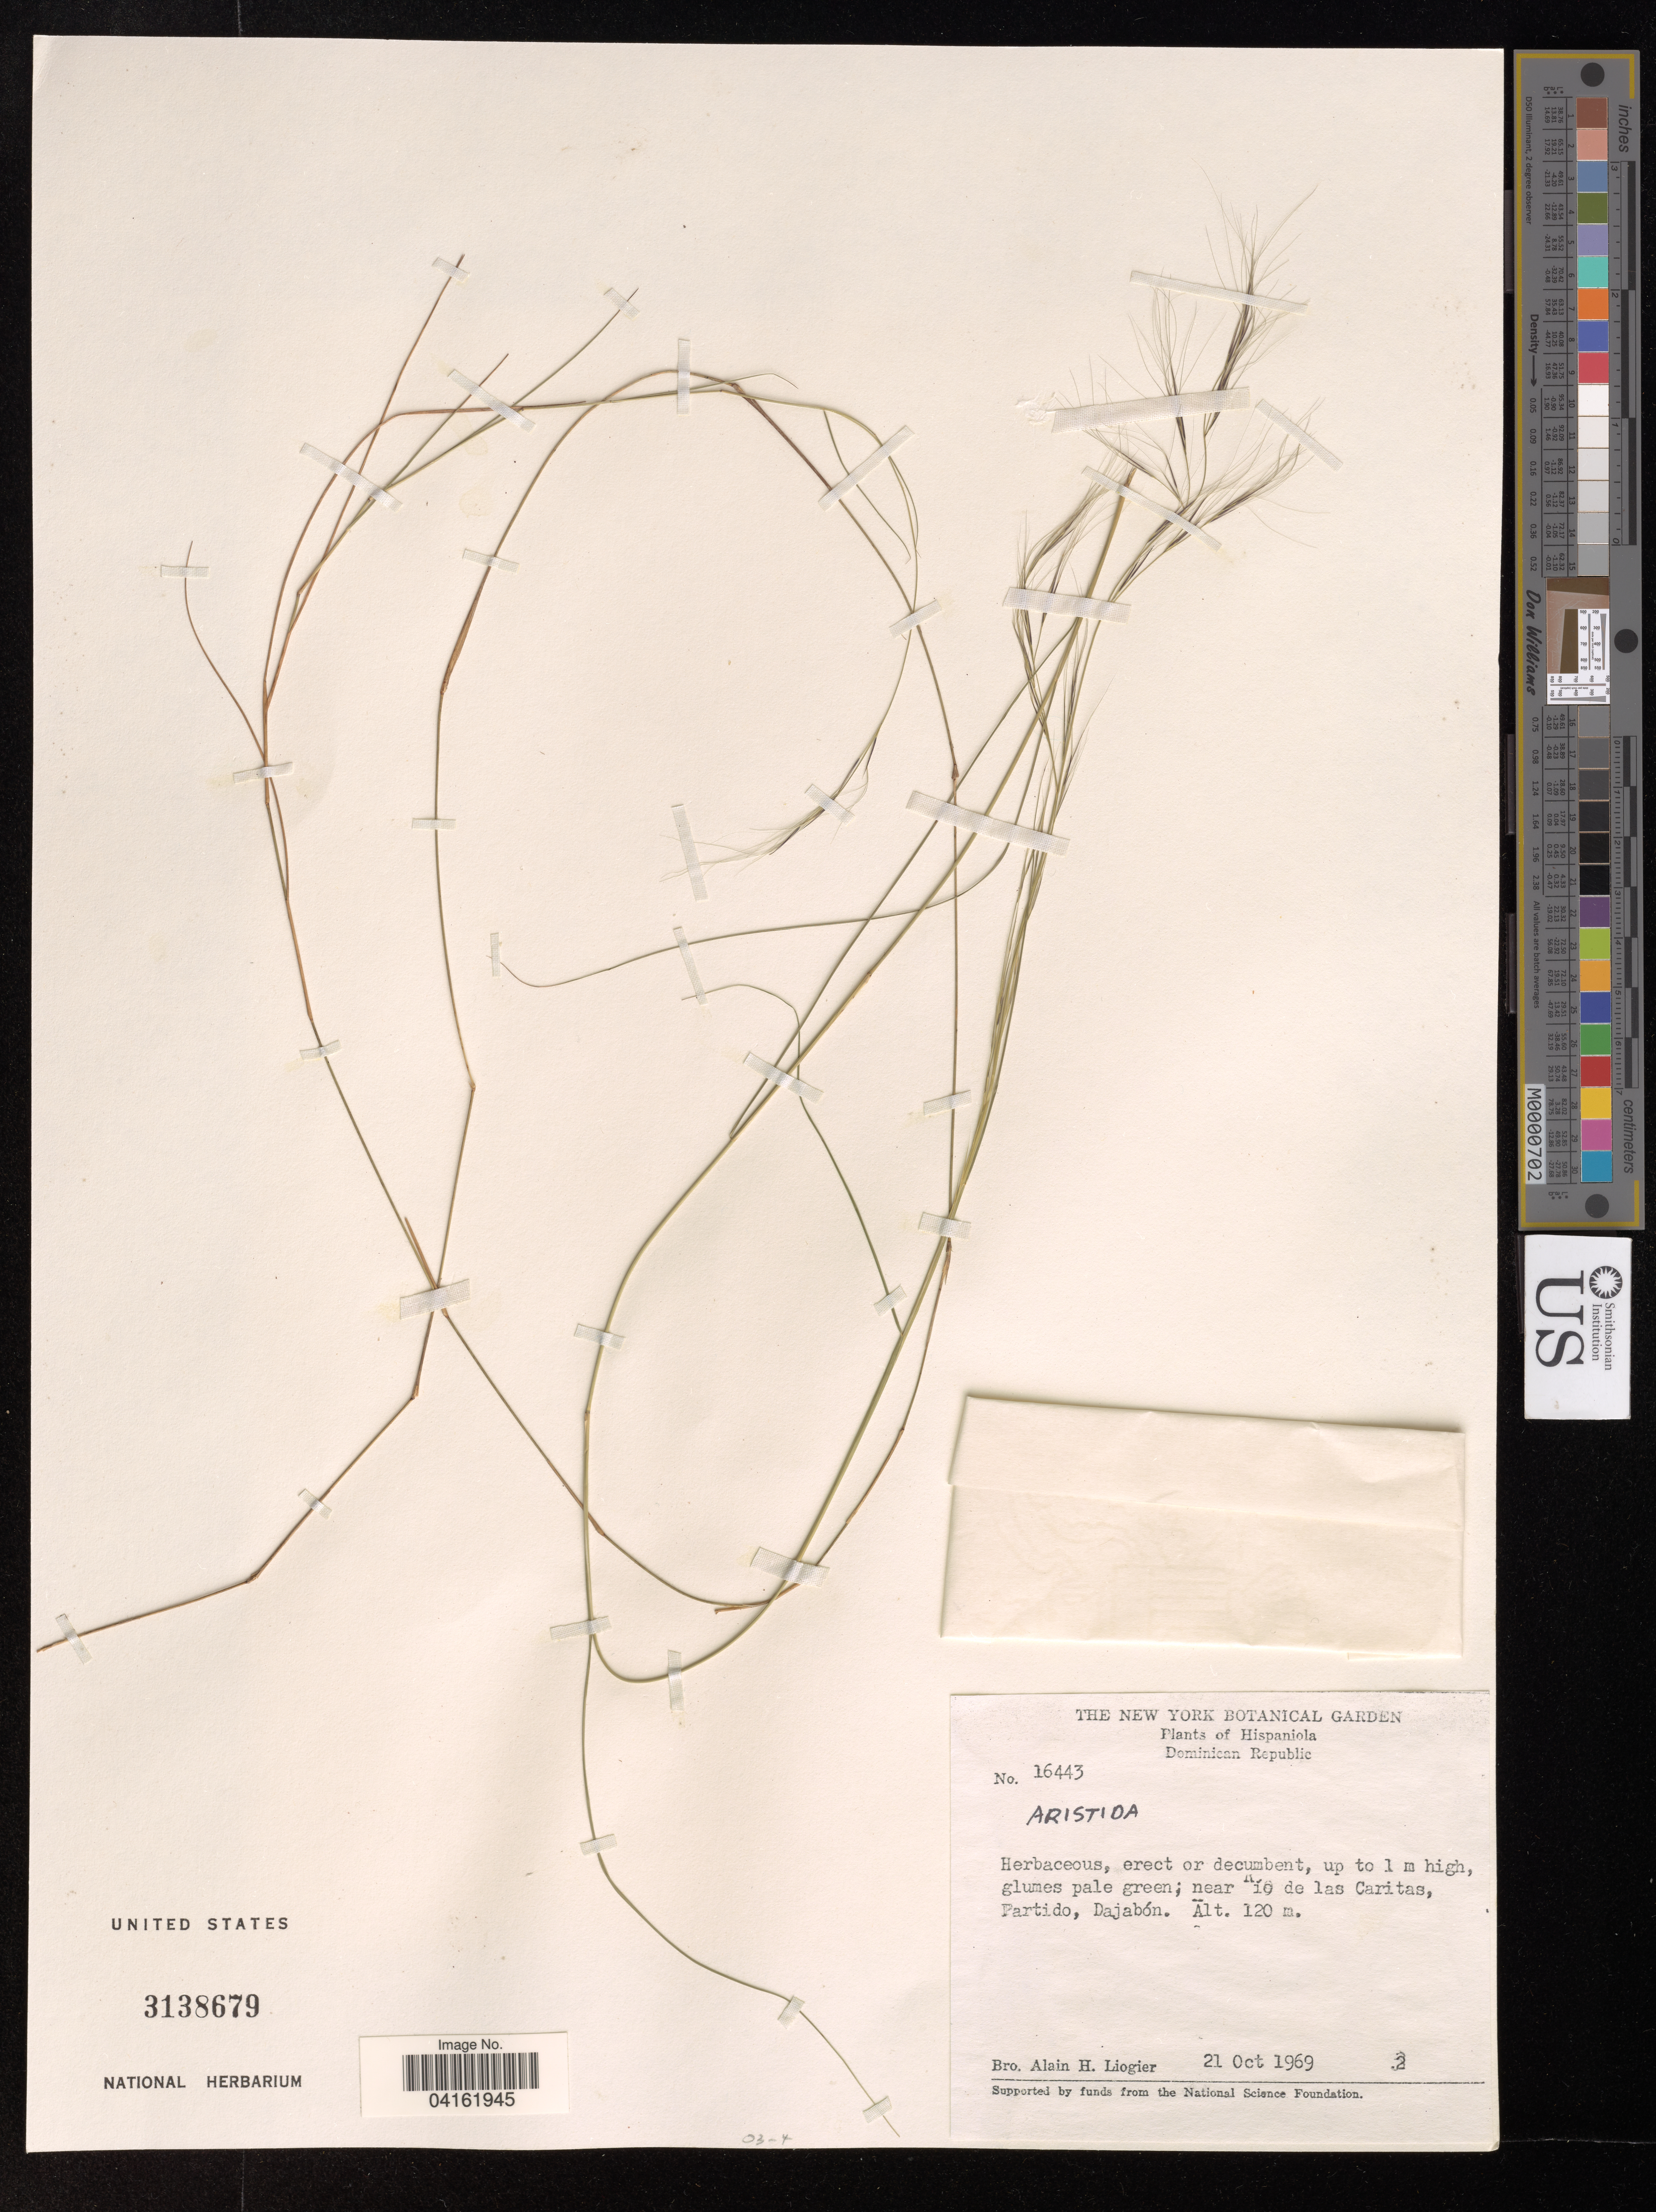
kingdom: Plantae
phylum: Tracheophyta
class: Liliopsida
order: Poales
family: Poaceae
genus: Aristida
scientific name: Aristida sp.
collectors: A. H. Liogier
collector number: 16443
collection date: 1969-10-21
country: Dominican Republic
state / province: Dajabón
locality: Near Río de las Caritas, Partido.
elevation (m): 120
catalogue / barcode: US 3138679